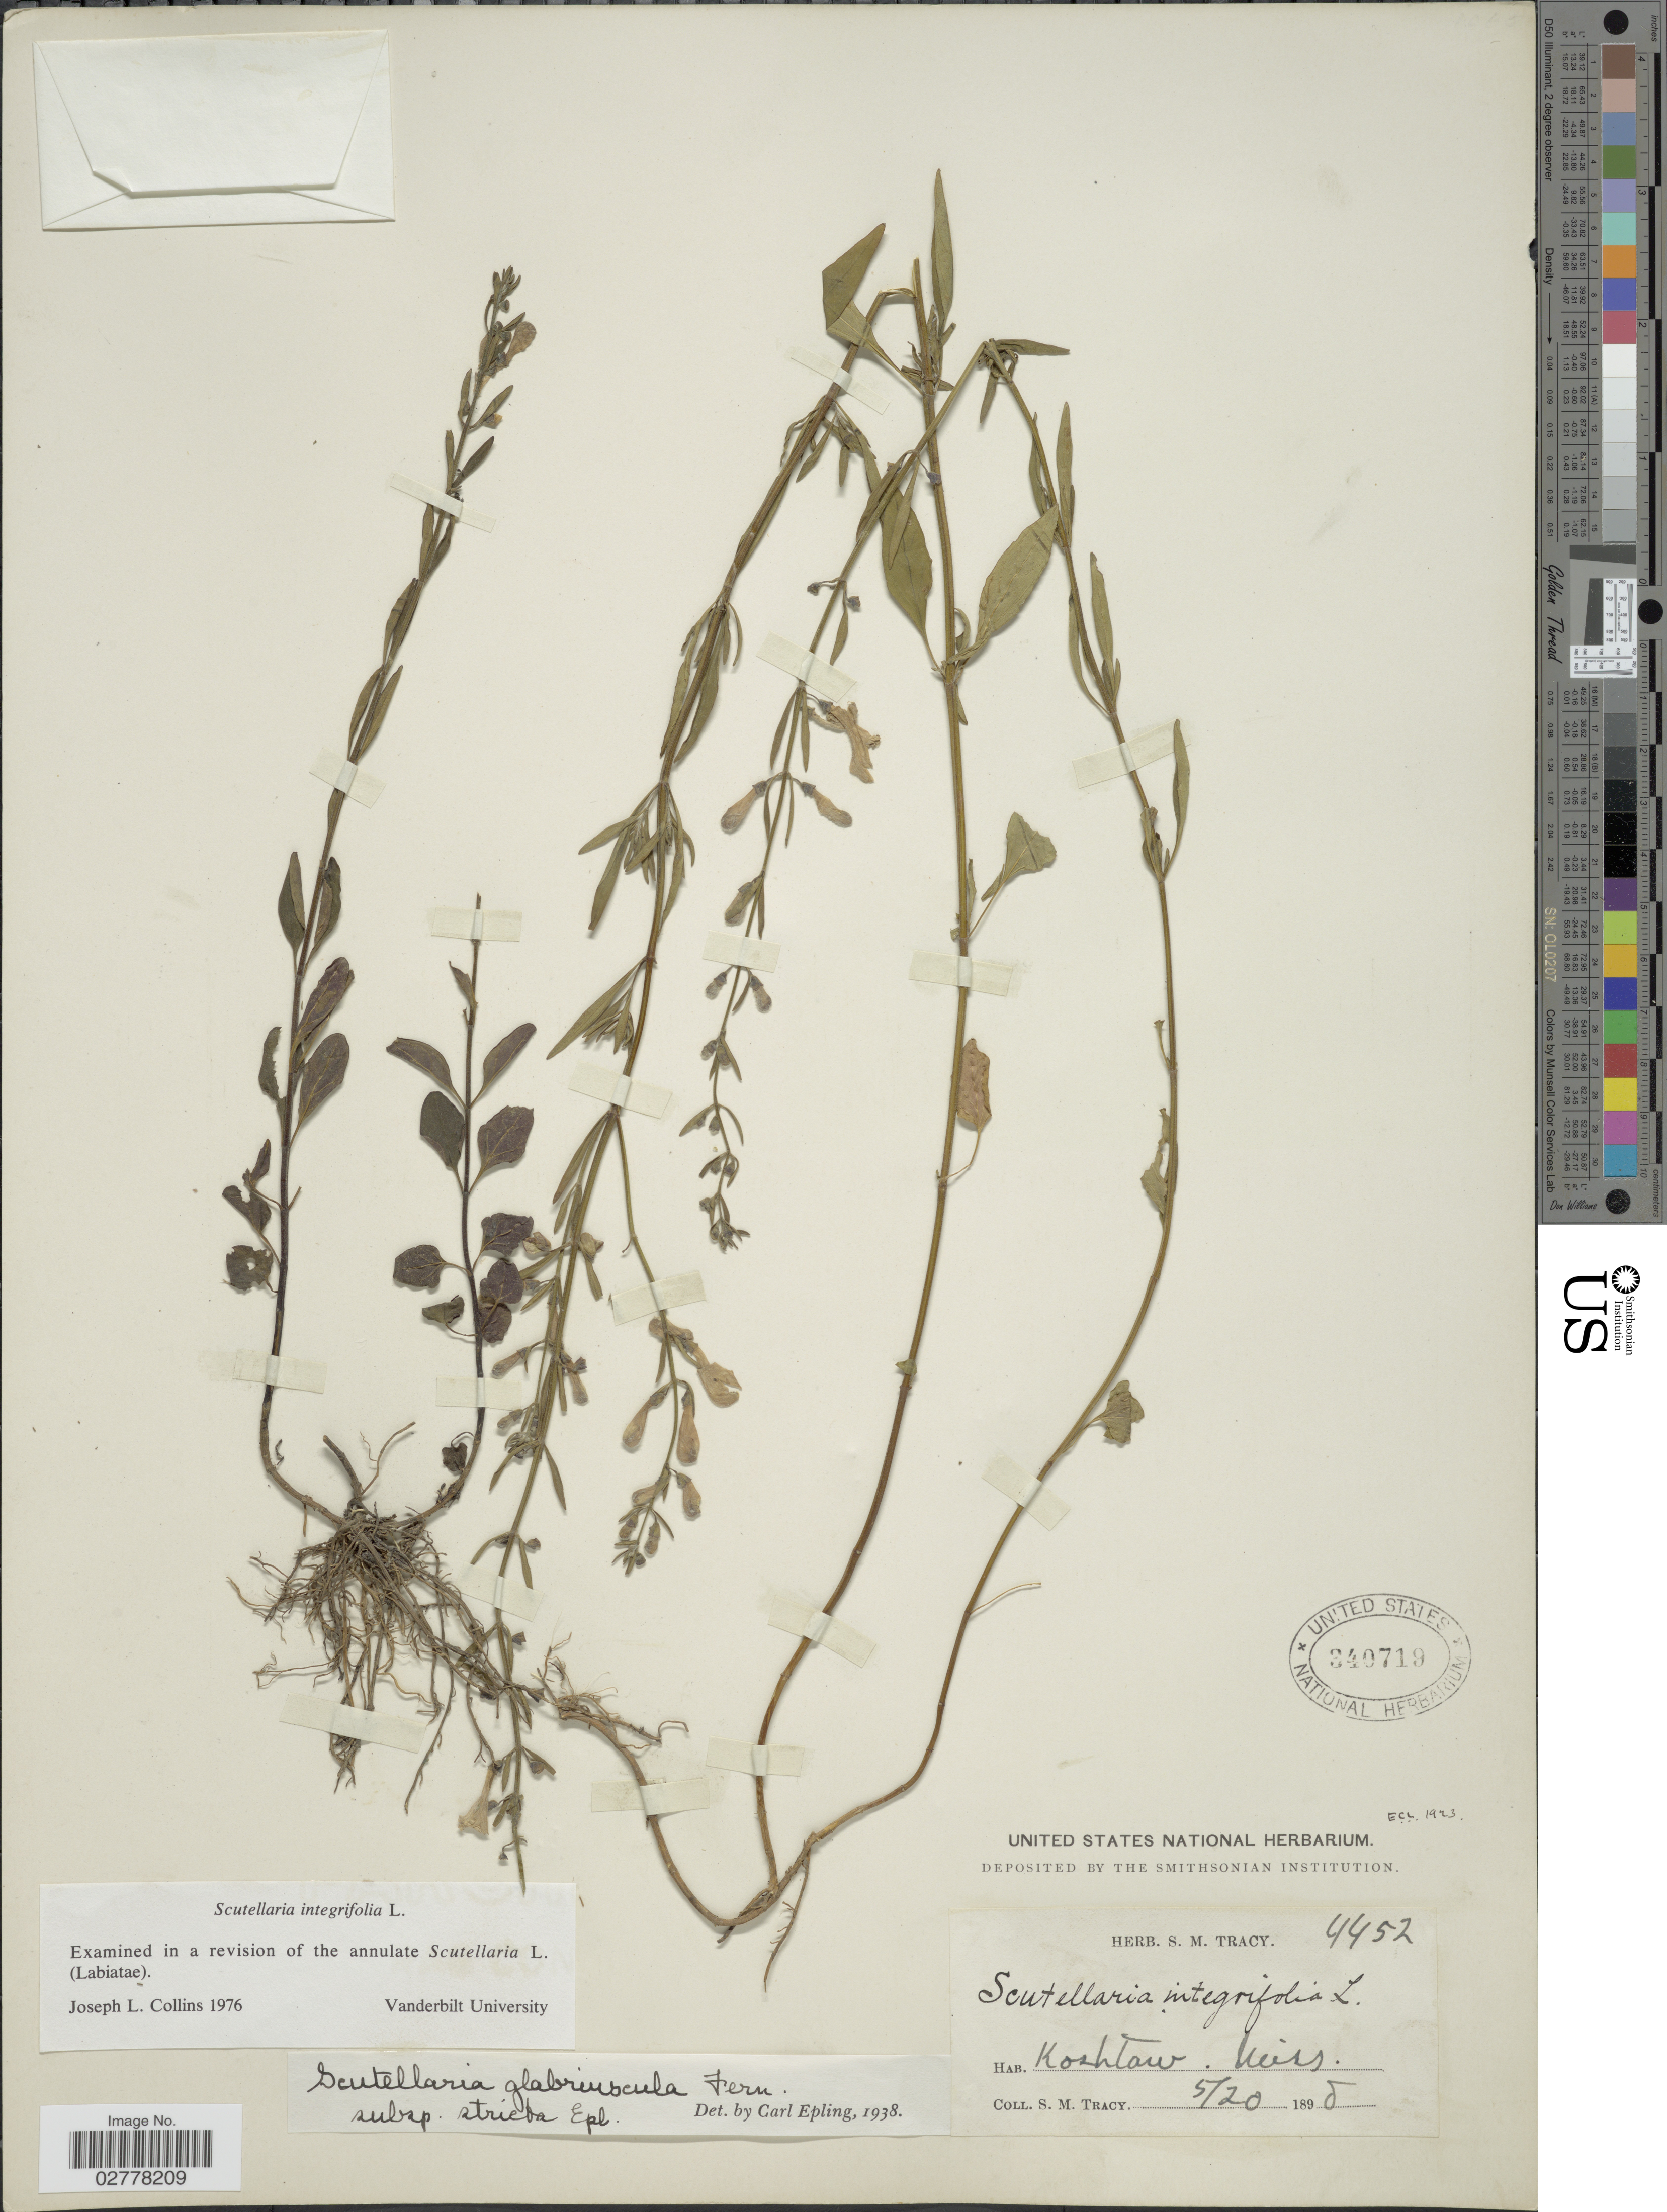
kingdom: Plantae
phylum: Tracheophyta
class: Magnoliopsida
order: Lamiales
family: Lamiaceae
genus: Scutellaria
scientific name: Scutellaria integrifolia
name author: L.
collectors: S. M. Tracy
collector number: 4452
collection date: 1895-05-20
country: United States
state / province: Mississippi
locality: Koshtaw.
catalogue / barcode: US 340719